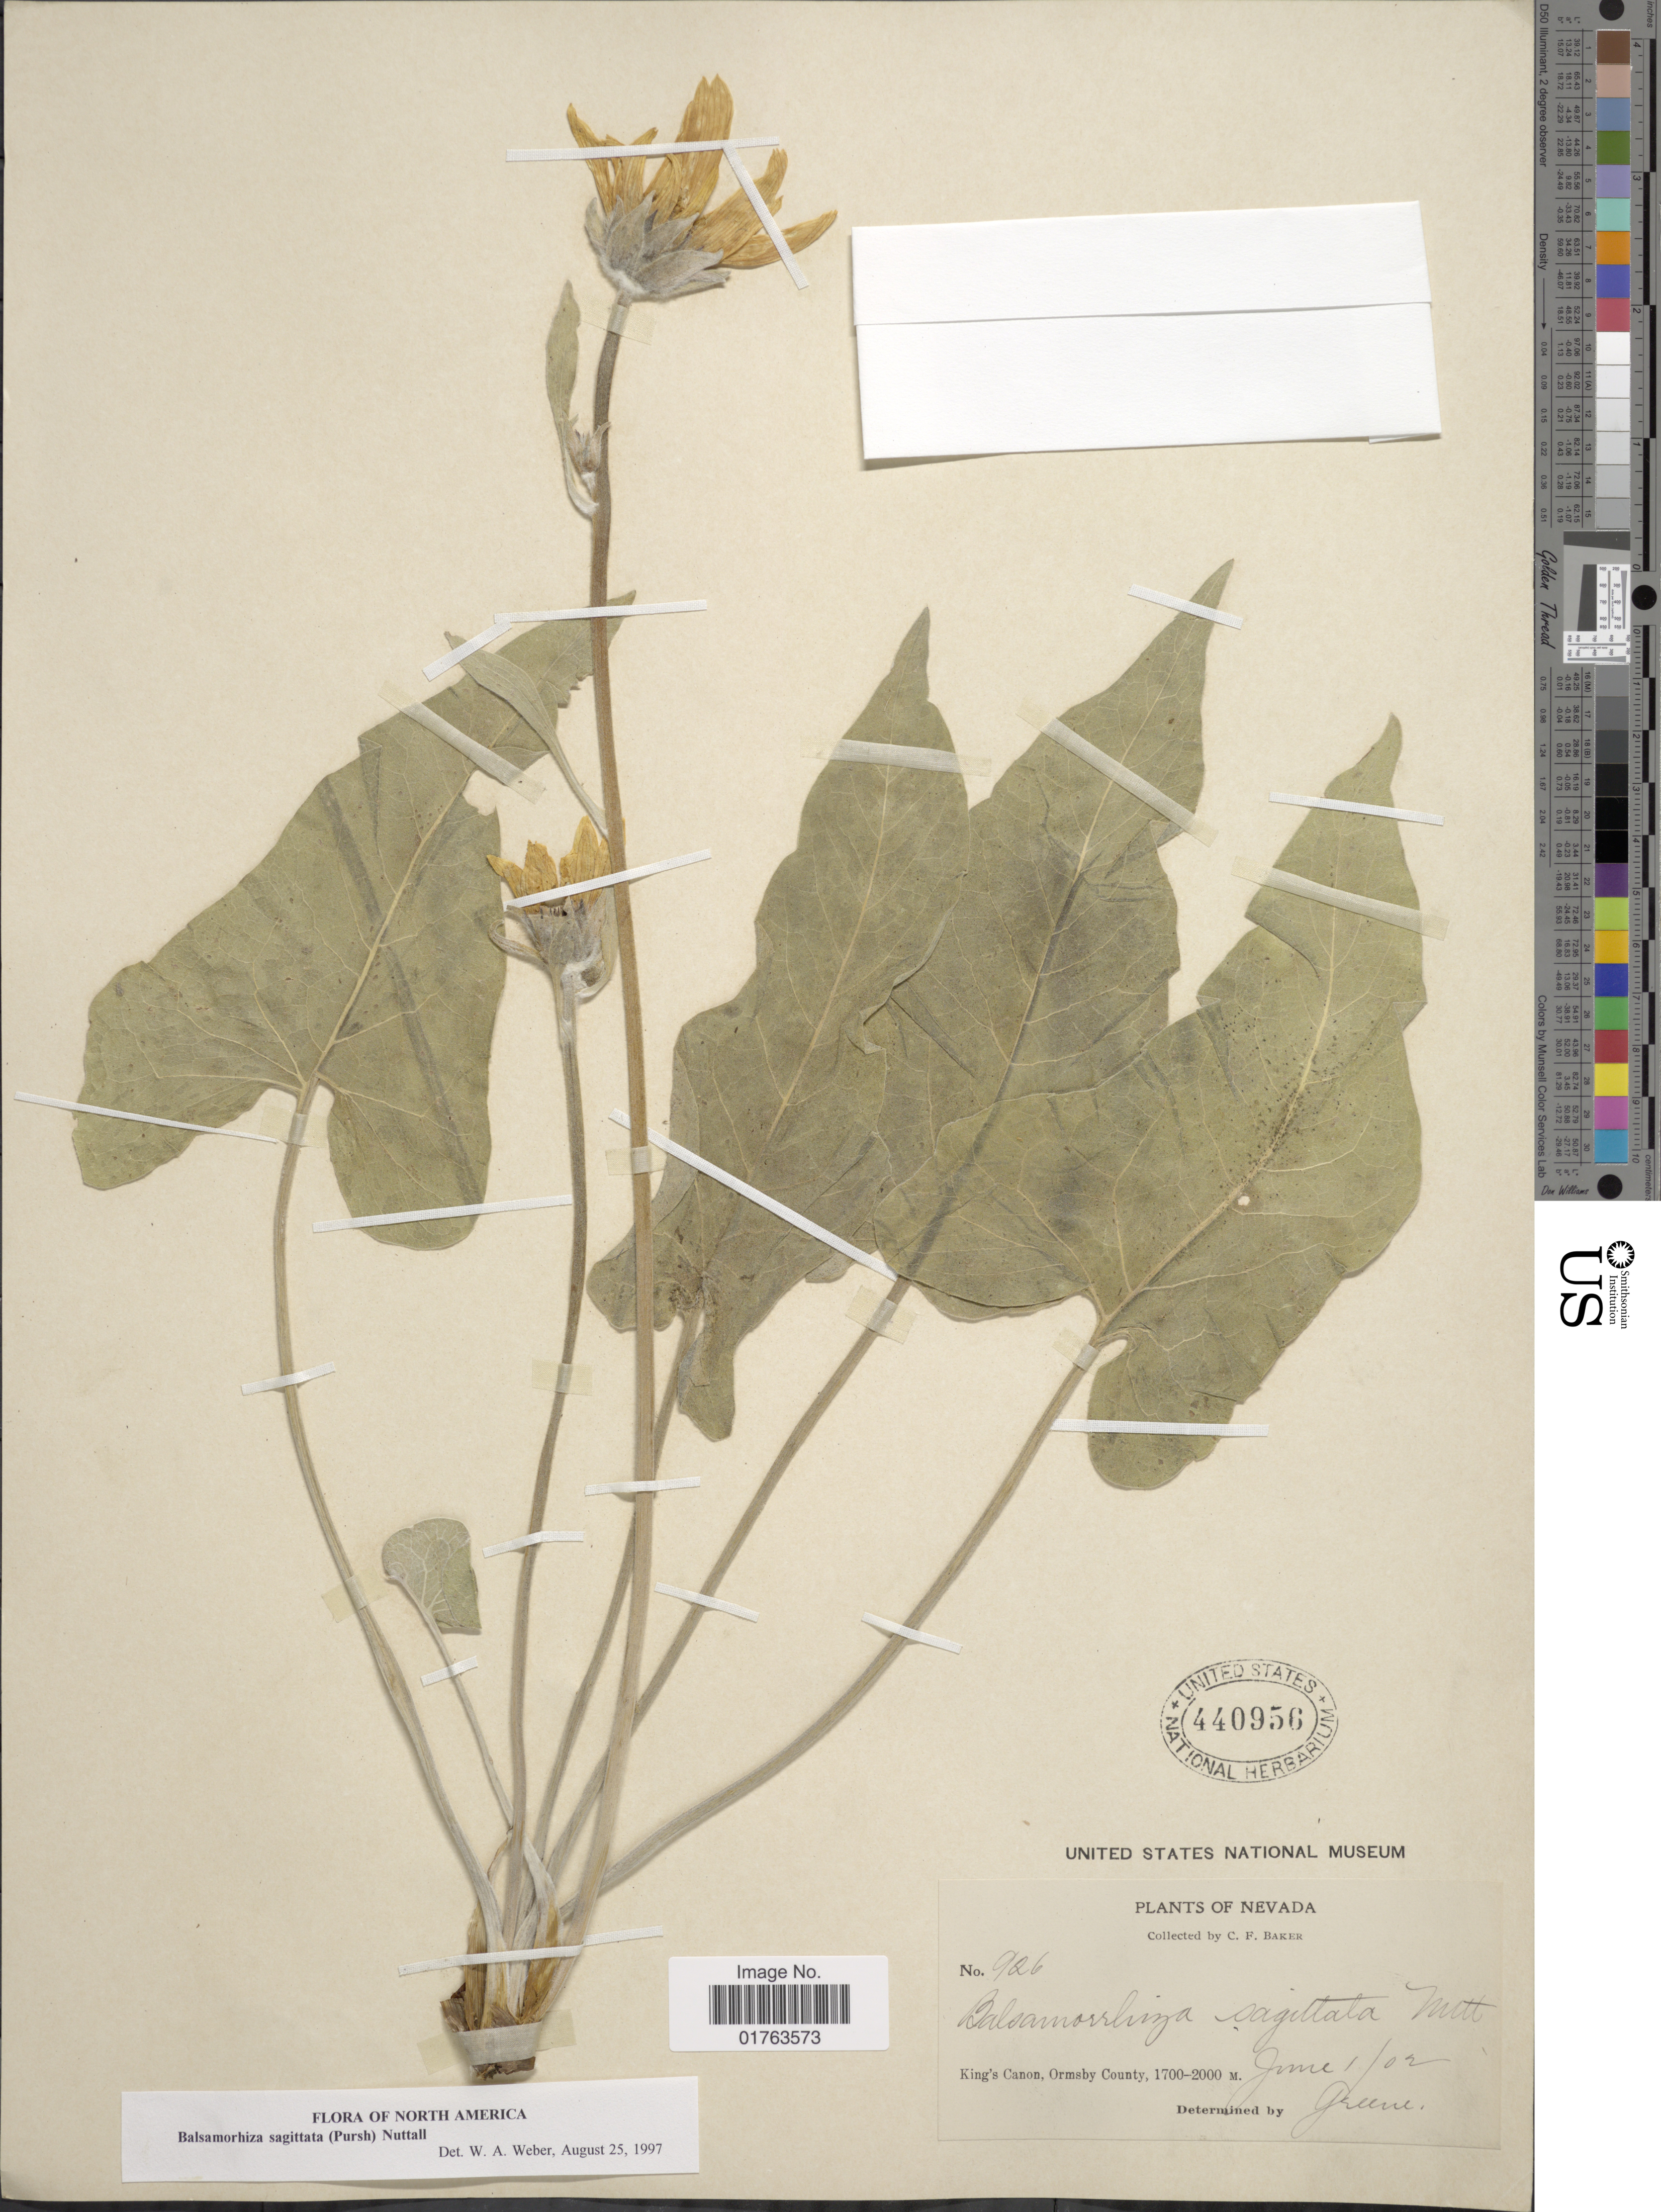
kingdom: Plantae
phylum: Tracheophyta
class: Magnoliopsida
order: Asterales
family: Asteraceae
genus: Balsamorhiza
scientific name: Balsamorhiza sagittata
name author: (Pursh) Nutt.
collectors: C. F. Baker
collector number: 926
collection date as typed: Transcribed d/m/y: 1/6/2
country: United States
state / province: Nevada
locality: King's Canon, Ormsby County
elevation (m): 1700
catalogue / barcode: US 440956